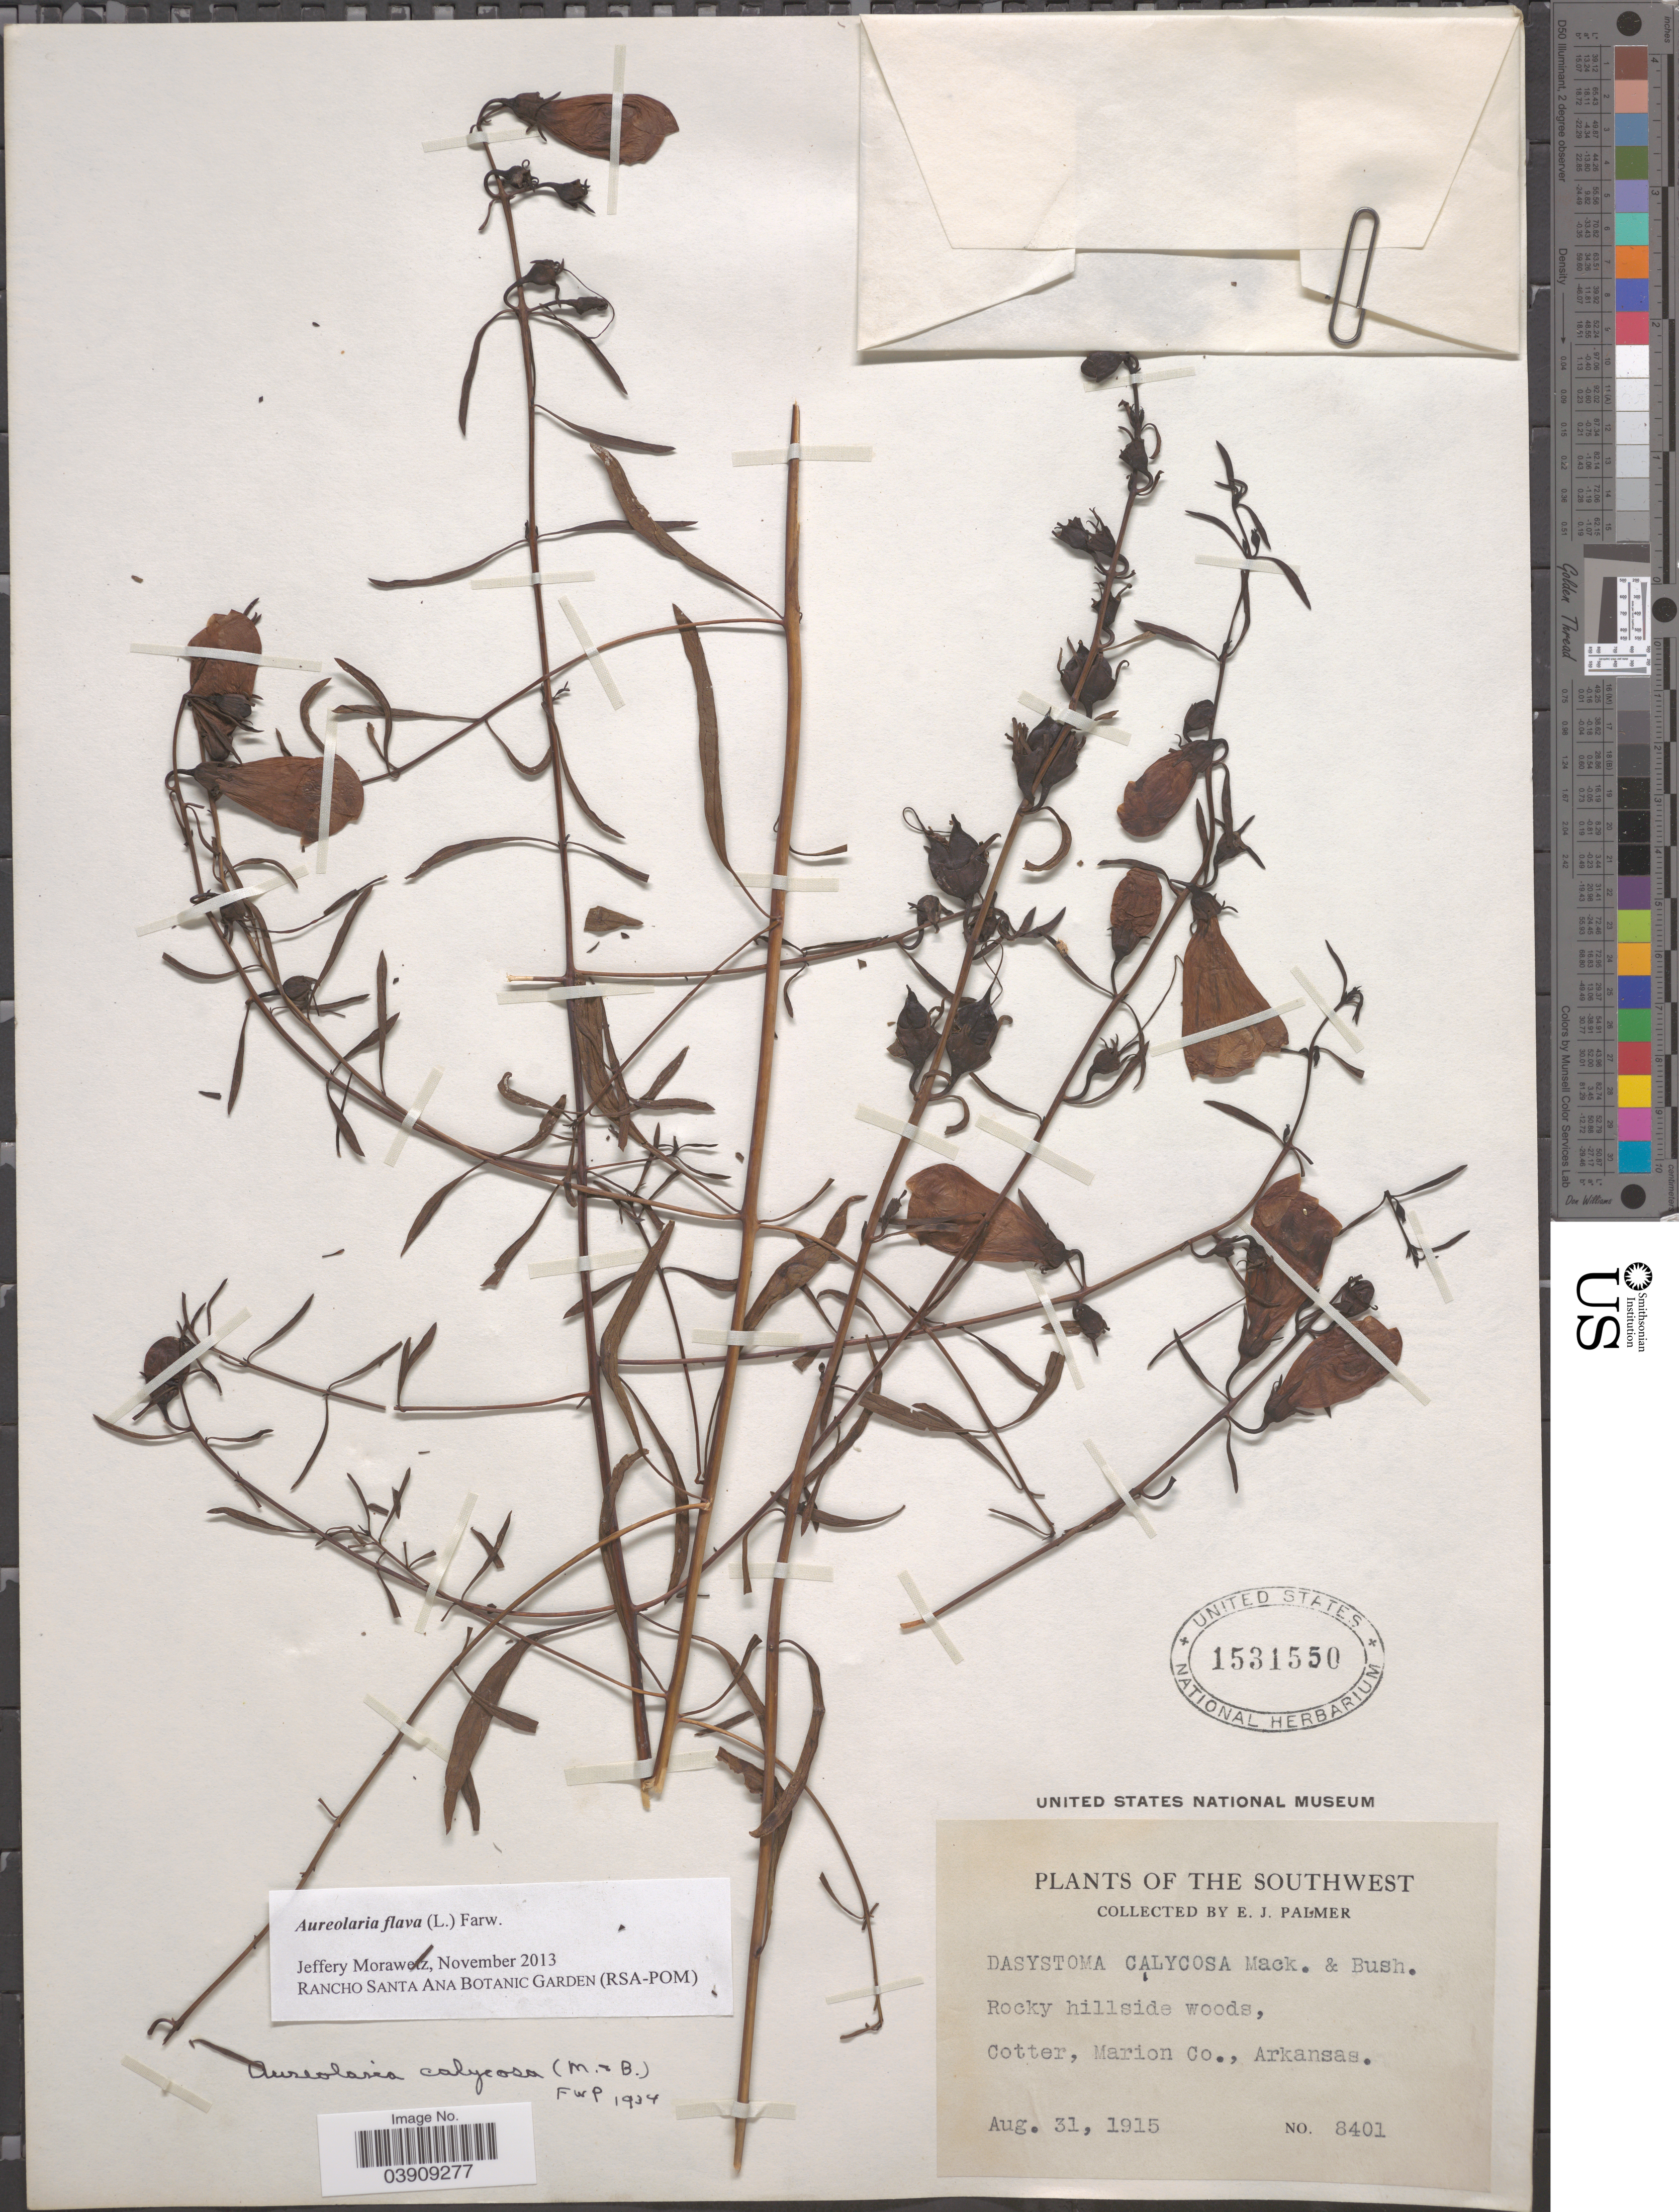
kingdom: Plantae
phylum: Tracheophyta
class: Magnoliopsida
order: Lamiales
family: Orobanchaceae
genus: Aureolaria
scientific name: Aureolaria flava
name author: (L.) Farw.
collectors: E. J. Palmer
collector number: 8401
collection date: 1915-08-31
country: United States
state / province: Arkansas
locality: The Southwest. Cotter, Marion Co.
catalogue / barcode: US 1531550